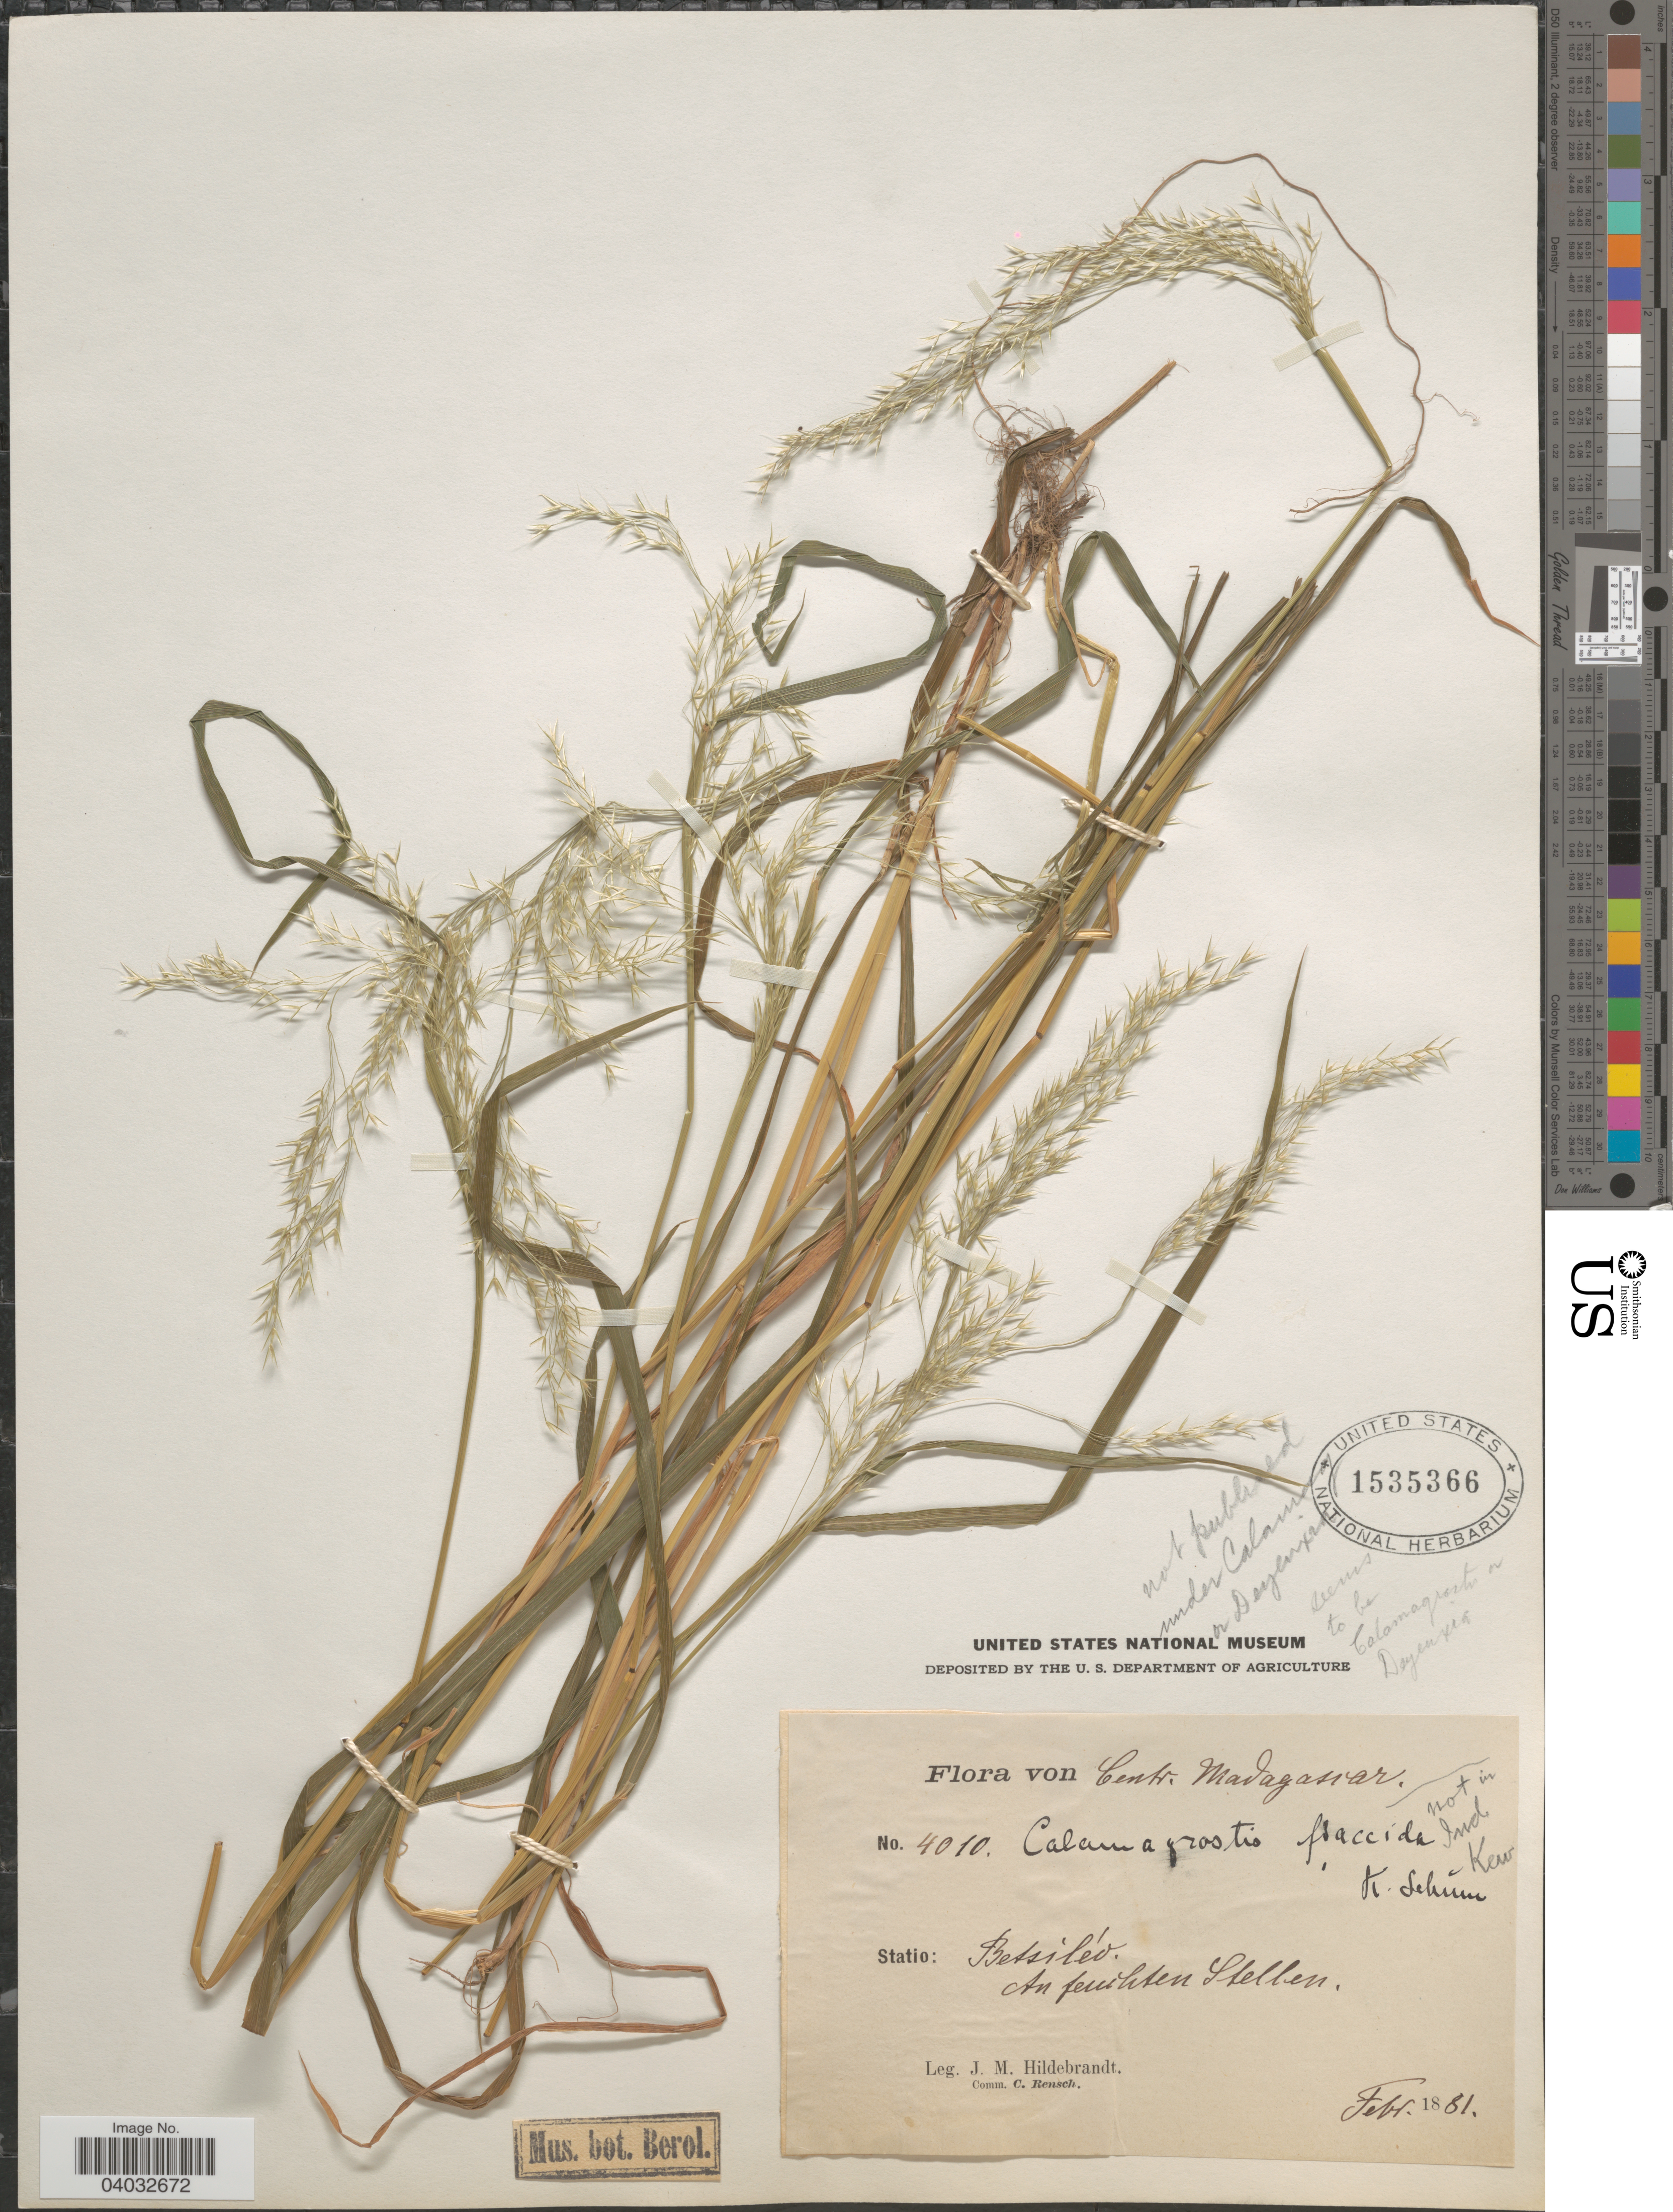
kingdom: Plantae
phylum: Tracheophyta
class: Liliopsida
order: Poales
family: Poaceae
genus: Calamagrostis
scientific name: Calamagrostis sp.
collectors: J. Hildebrandt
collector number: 4010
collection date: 1881-02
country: Madagascar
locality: Centr. Madagascar. Statio: Betsiléo. An feuchten Stellen.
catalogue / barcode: US 1535366